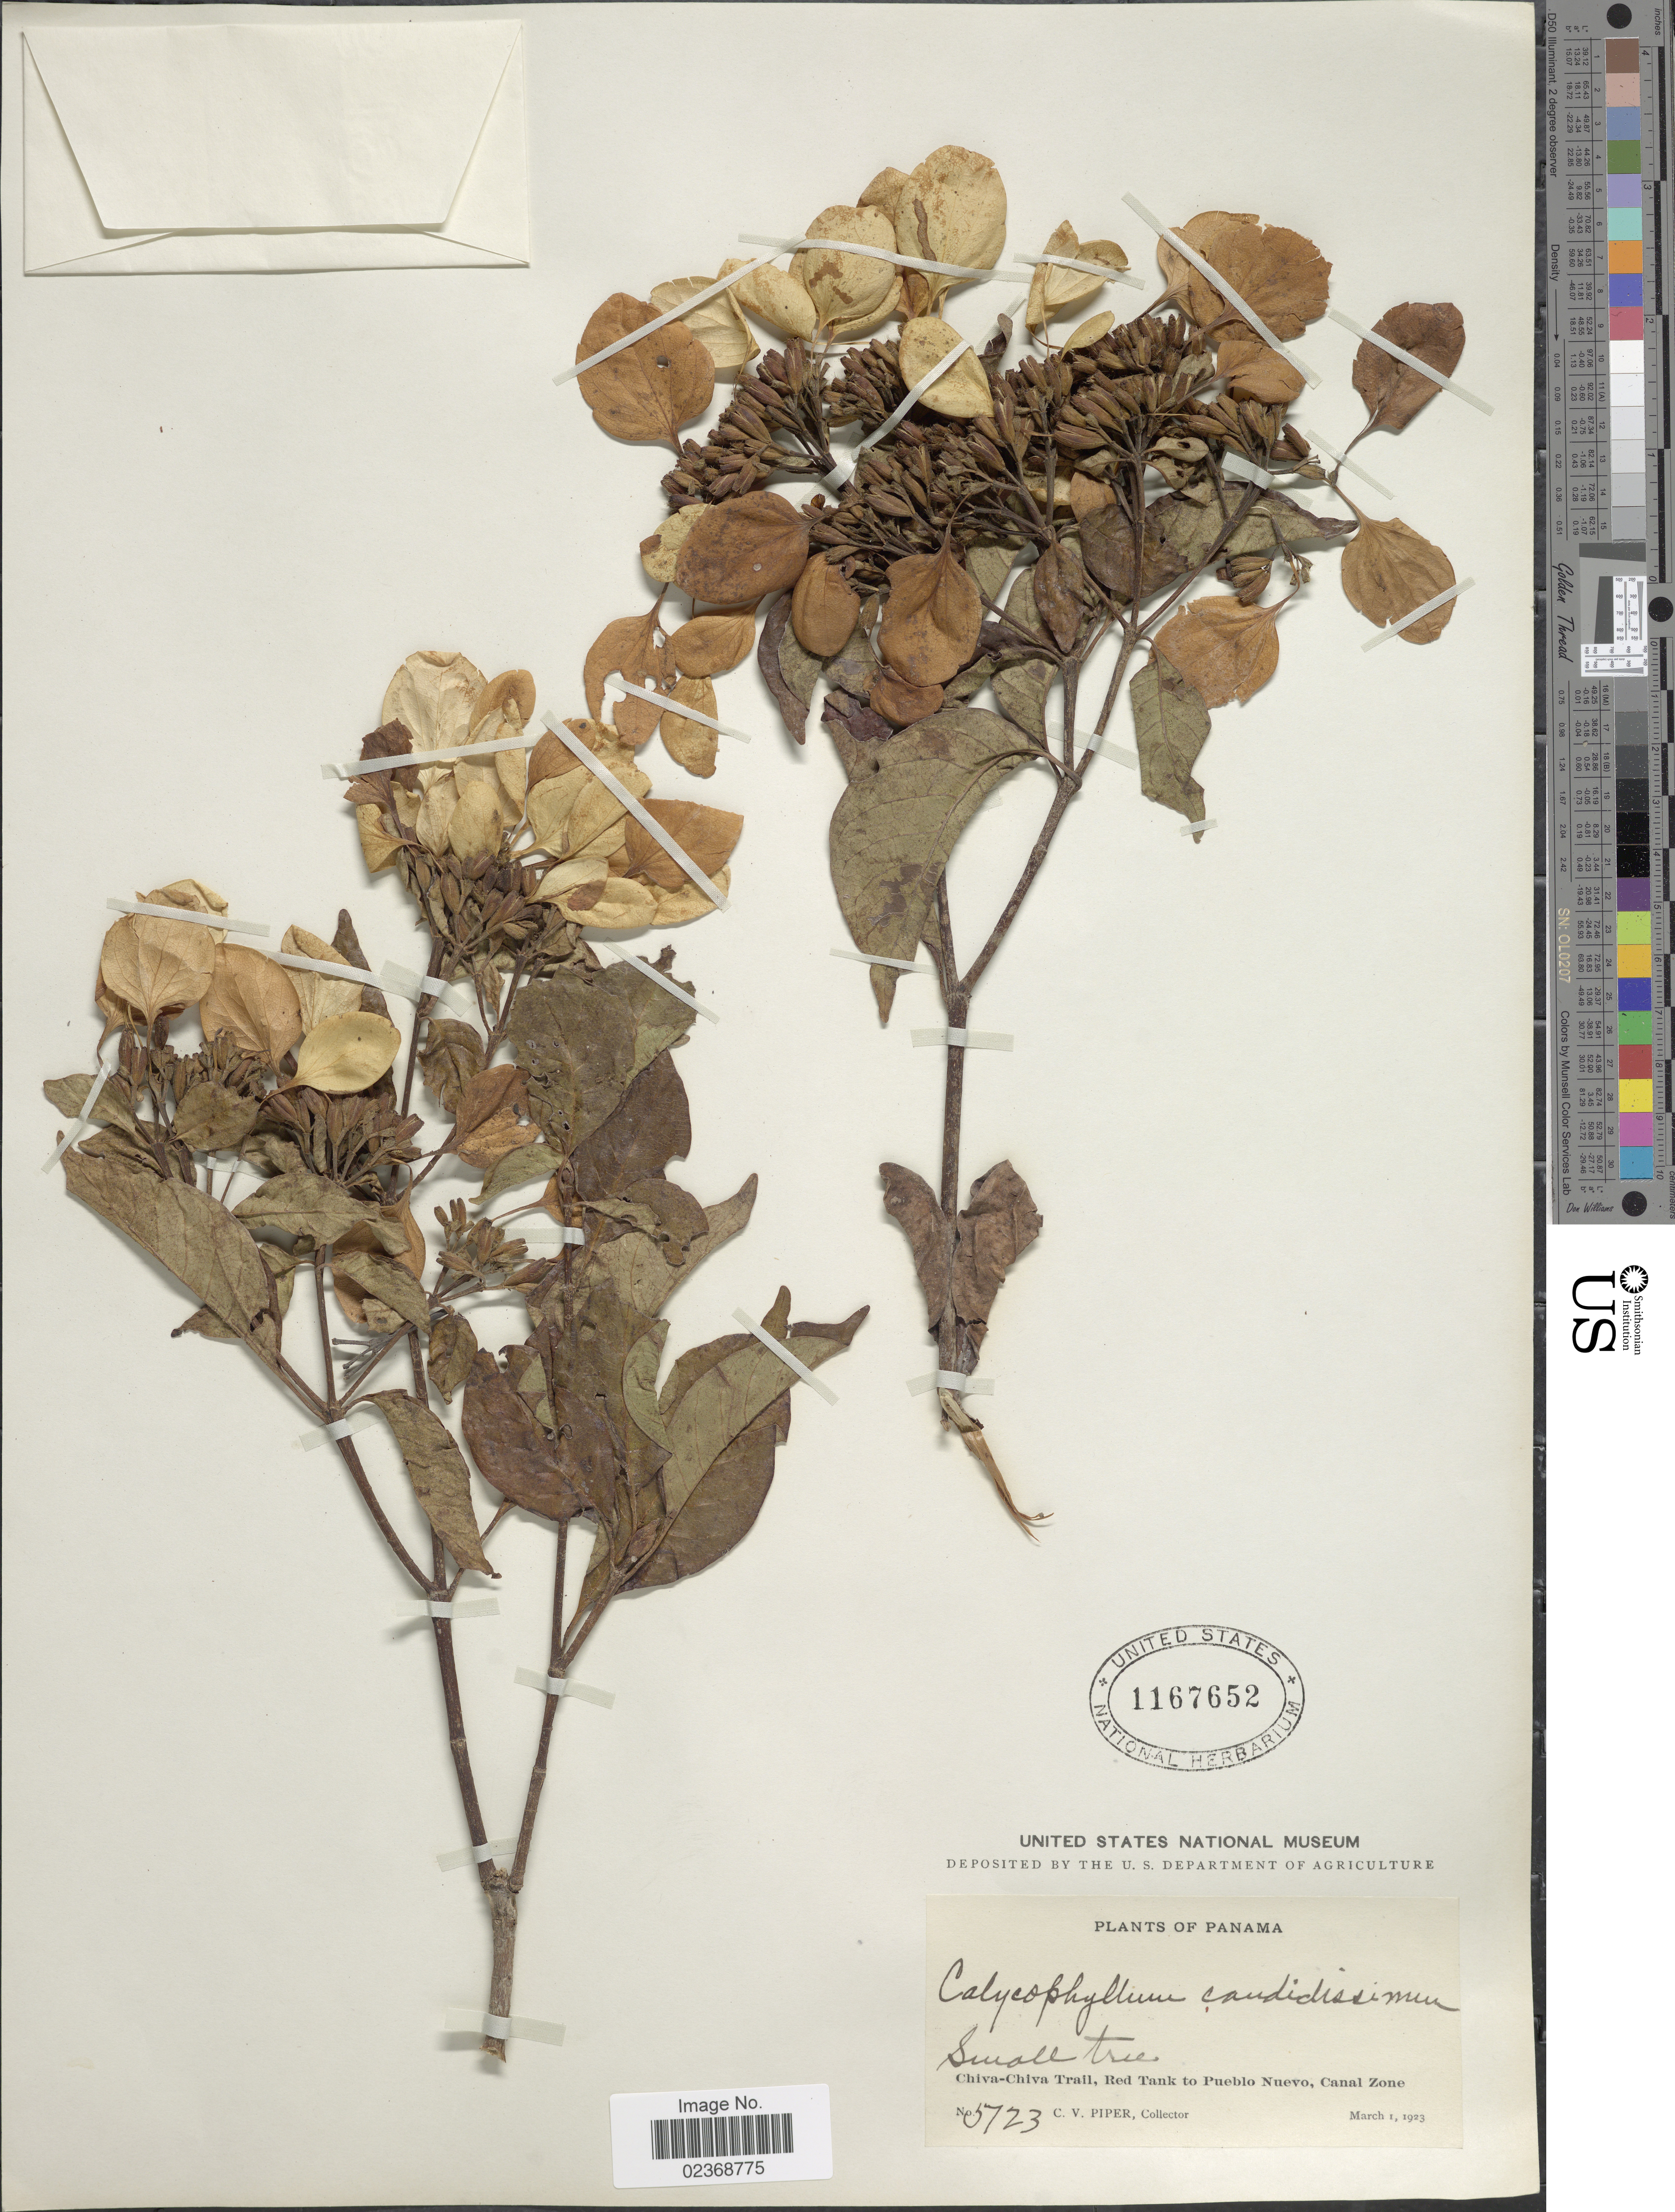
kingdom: Plantae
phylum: Tracheophyta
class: Magnoliopsida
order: Gentianales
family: Rubiaceae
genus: Calycophyllum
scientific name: Calycophyllum candidissimum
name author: (Vahl) DC.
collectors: C. V. Piper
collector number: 5723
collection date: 1923-03-01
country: Panama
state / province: Panamá / Panamá Oeste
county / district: Canal Zone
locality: Chiva-Chiva Trail, Red Tank to Pueblo Nuevo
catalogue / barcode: US 1167652